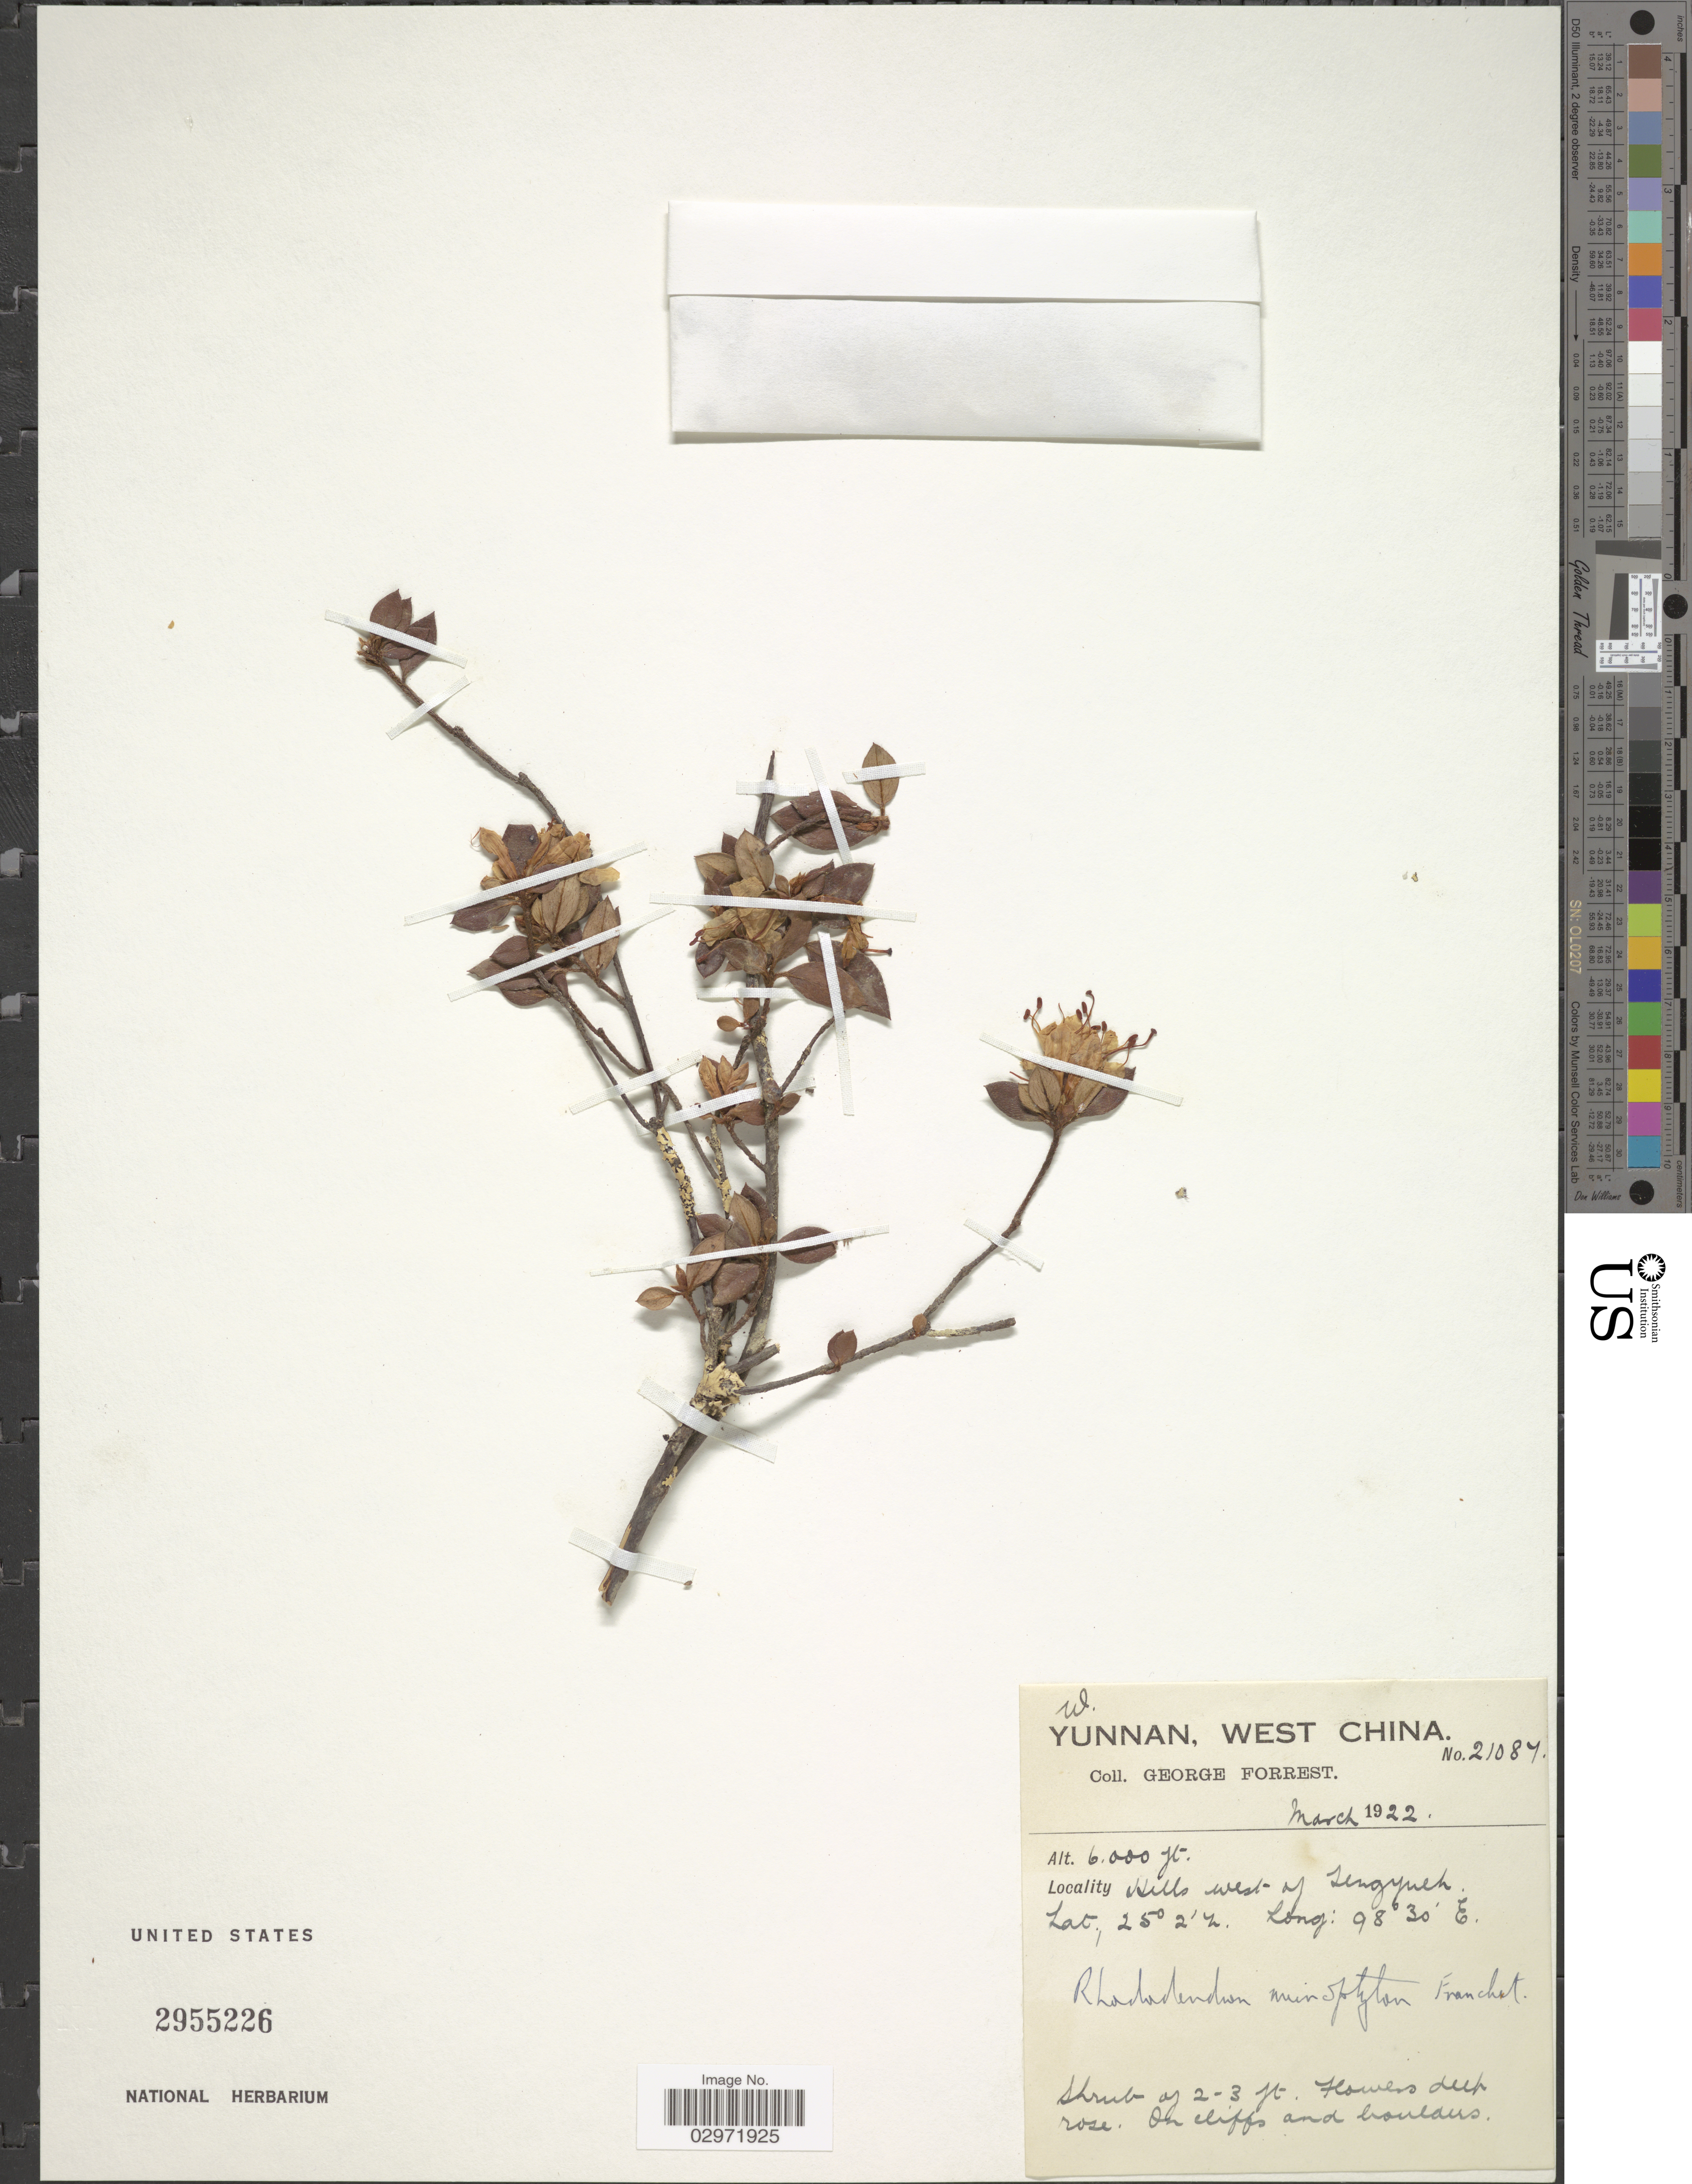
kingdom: Plantae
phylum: Tracheophyta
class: Magnoliopsida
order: Ericales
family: Ericaceae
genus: Rhododendron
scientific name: Rhododendron microphyton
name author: Franch.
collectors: G. Forrest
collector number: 21087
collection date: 1922-03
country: China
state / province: Yunnan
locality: W.Yunnan, West China, Hills west of Tengyueh.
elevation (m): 1829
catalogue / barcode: US 2955226